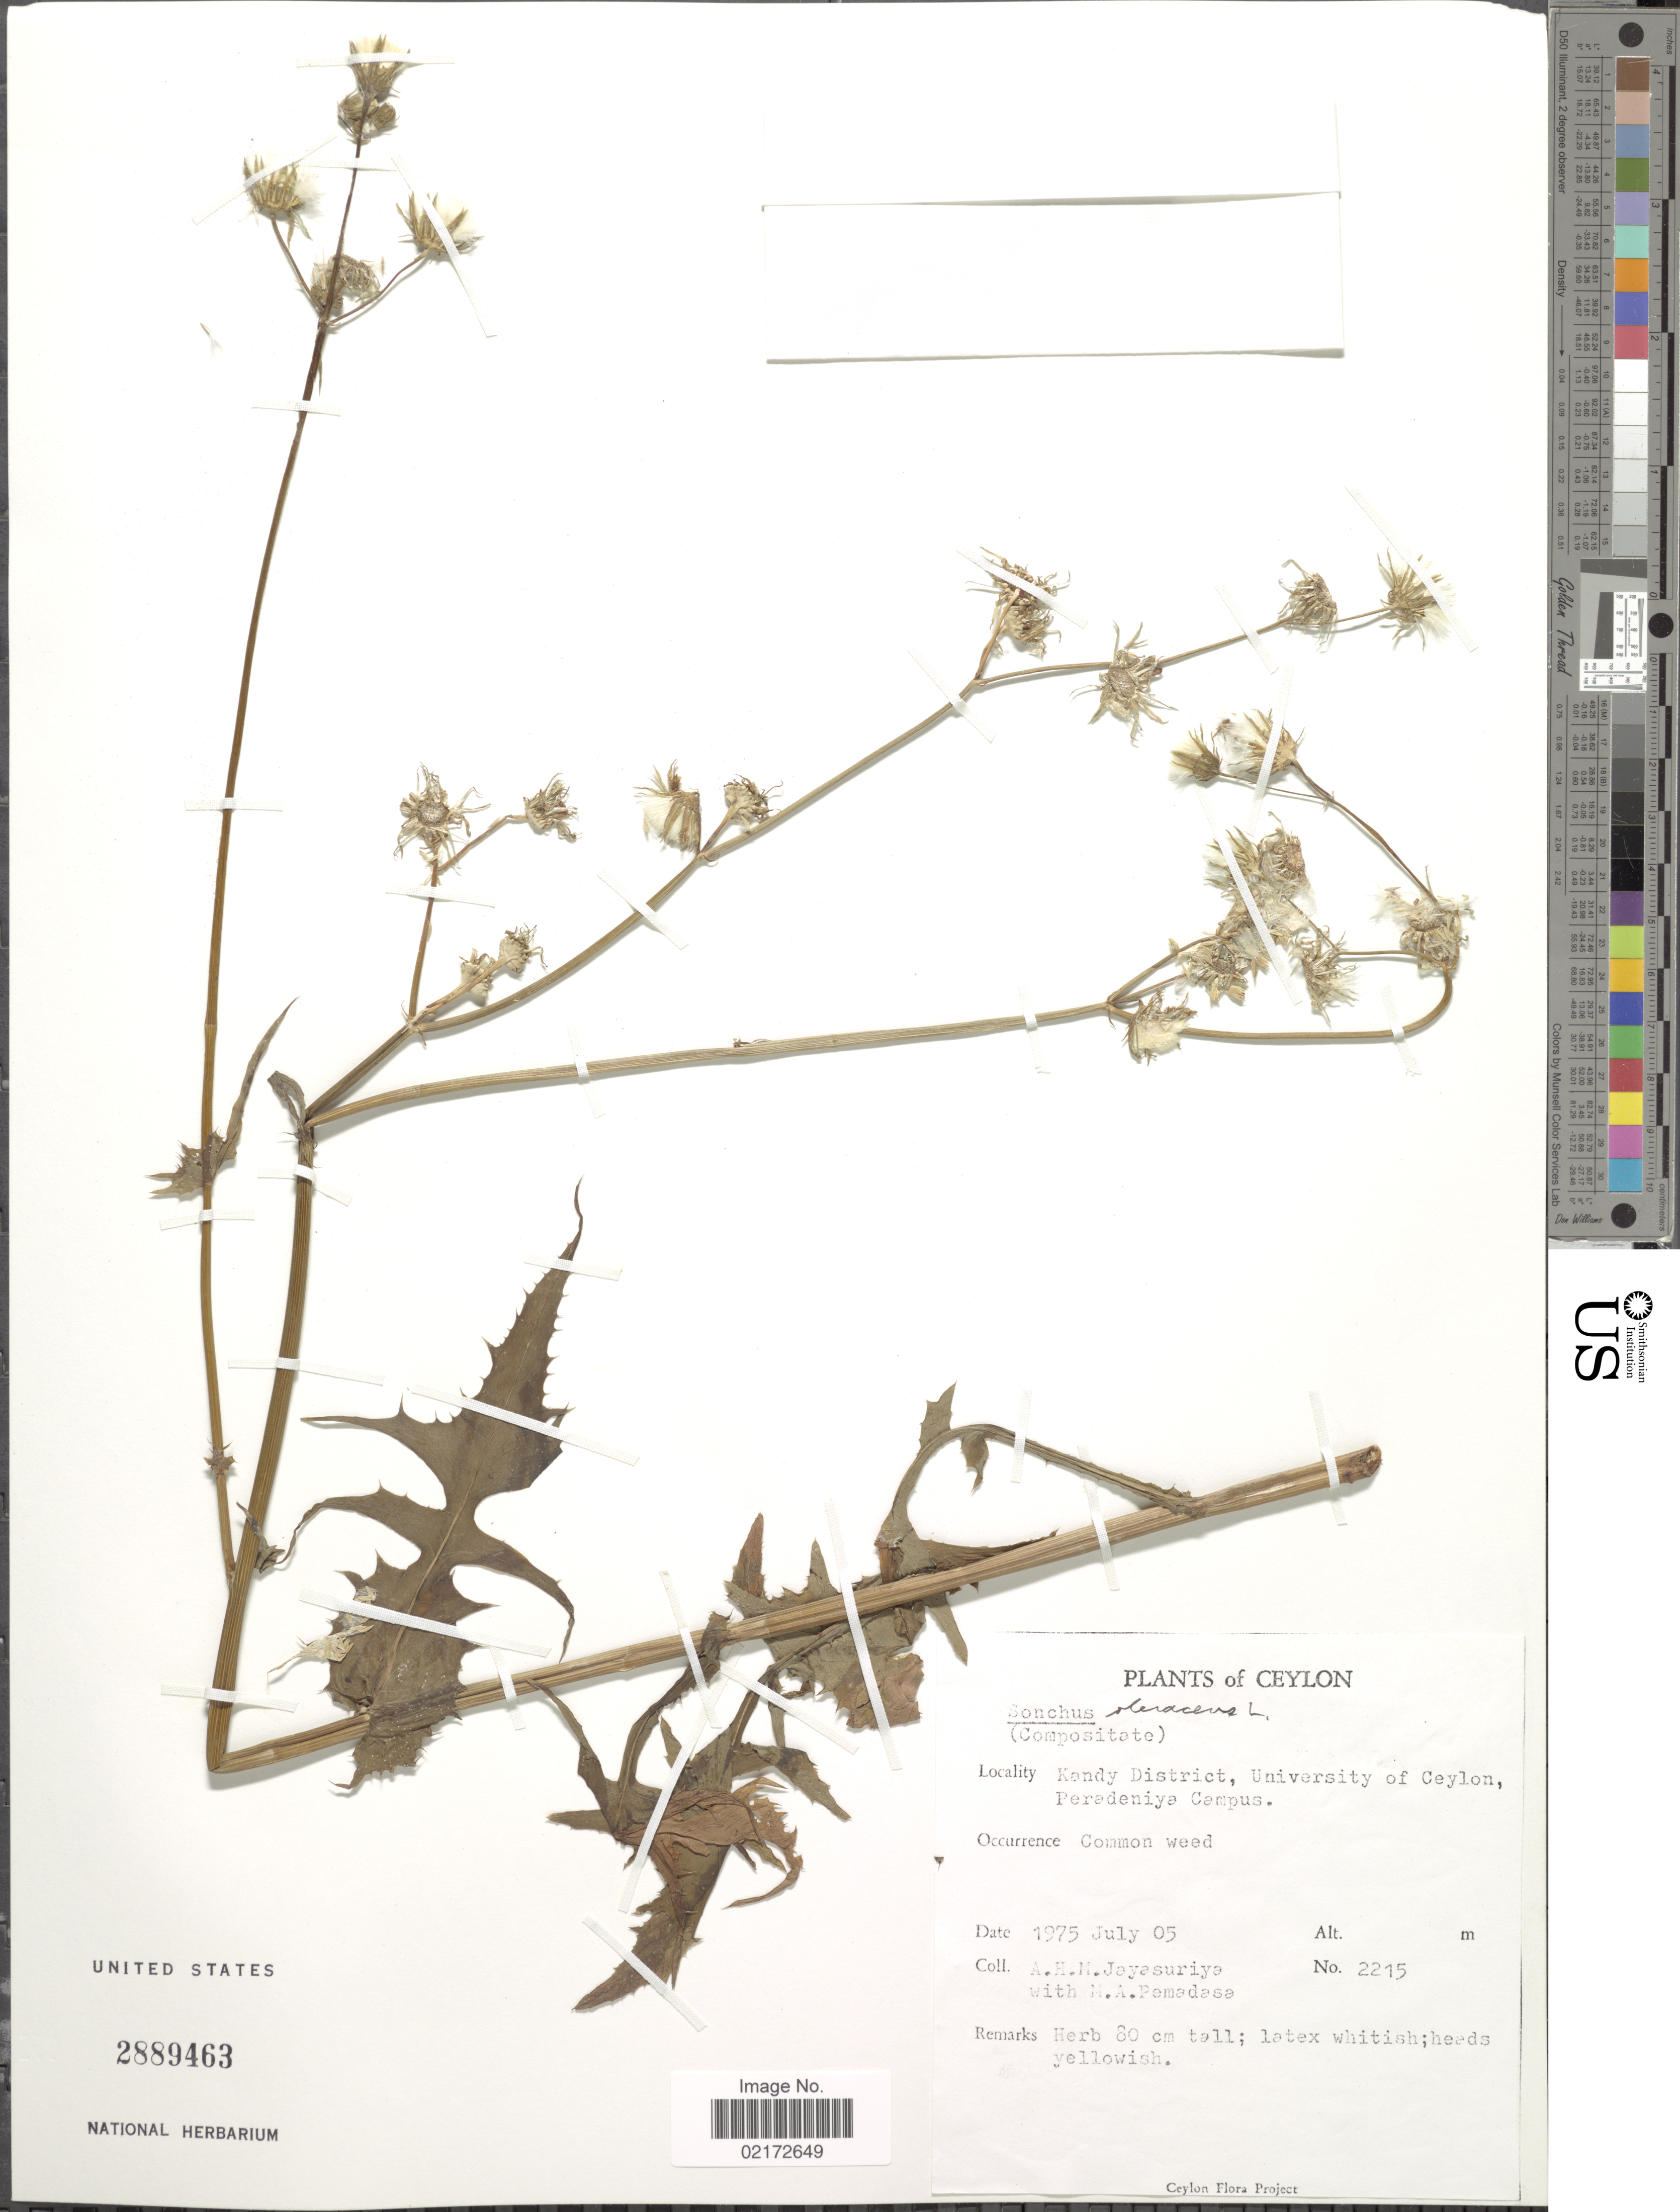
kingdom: Plantae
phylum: Tracheophyta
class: Magnoliopsida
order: Asterales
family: Asteraceae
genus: Sonchus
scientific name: Sonchus oleraceus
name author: L.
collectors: A. H. Jayasuriya & M. Pemadasa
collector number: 2215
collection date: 1975-07-05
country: Sri Lanka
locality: Ceylon. Kandy District, University of Ceylon, Peradeniya Campus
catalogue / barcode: US 2889463